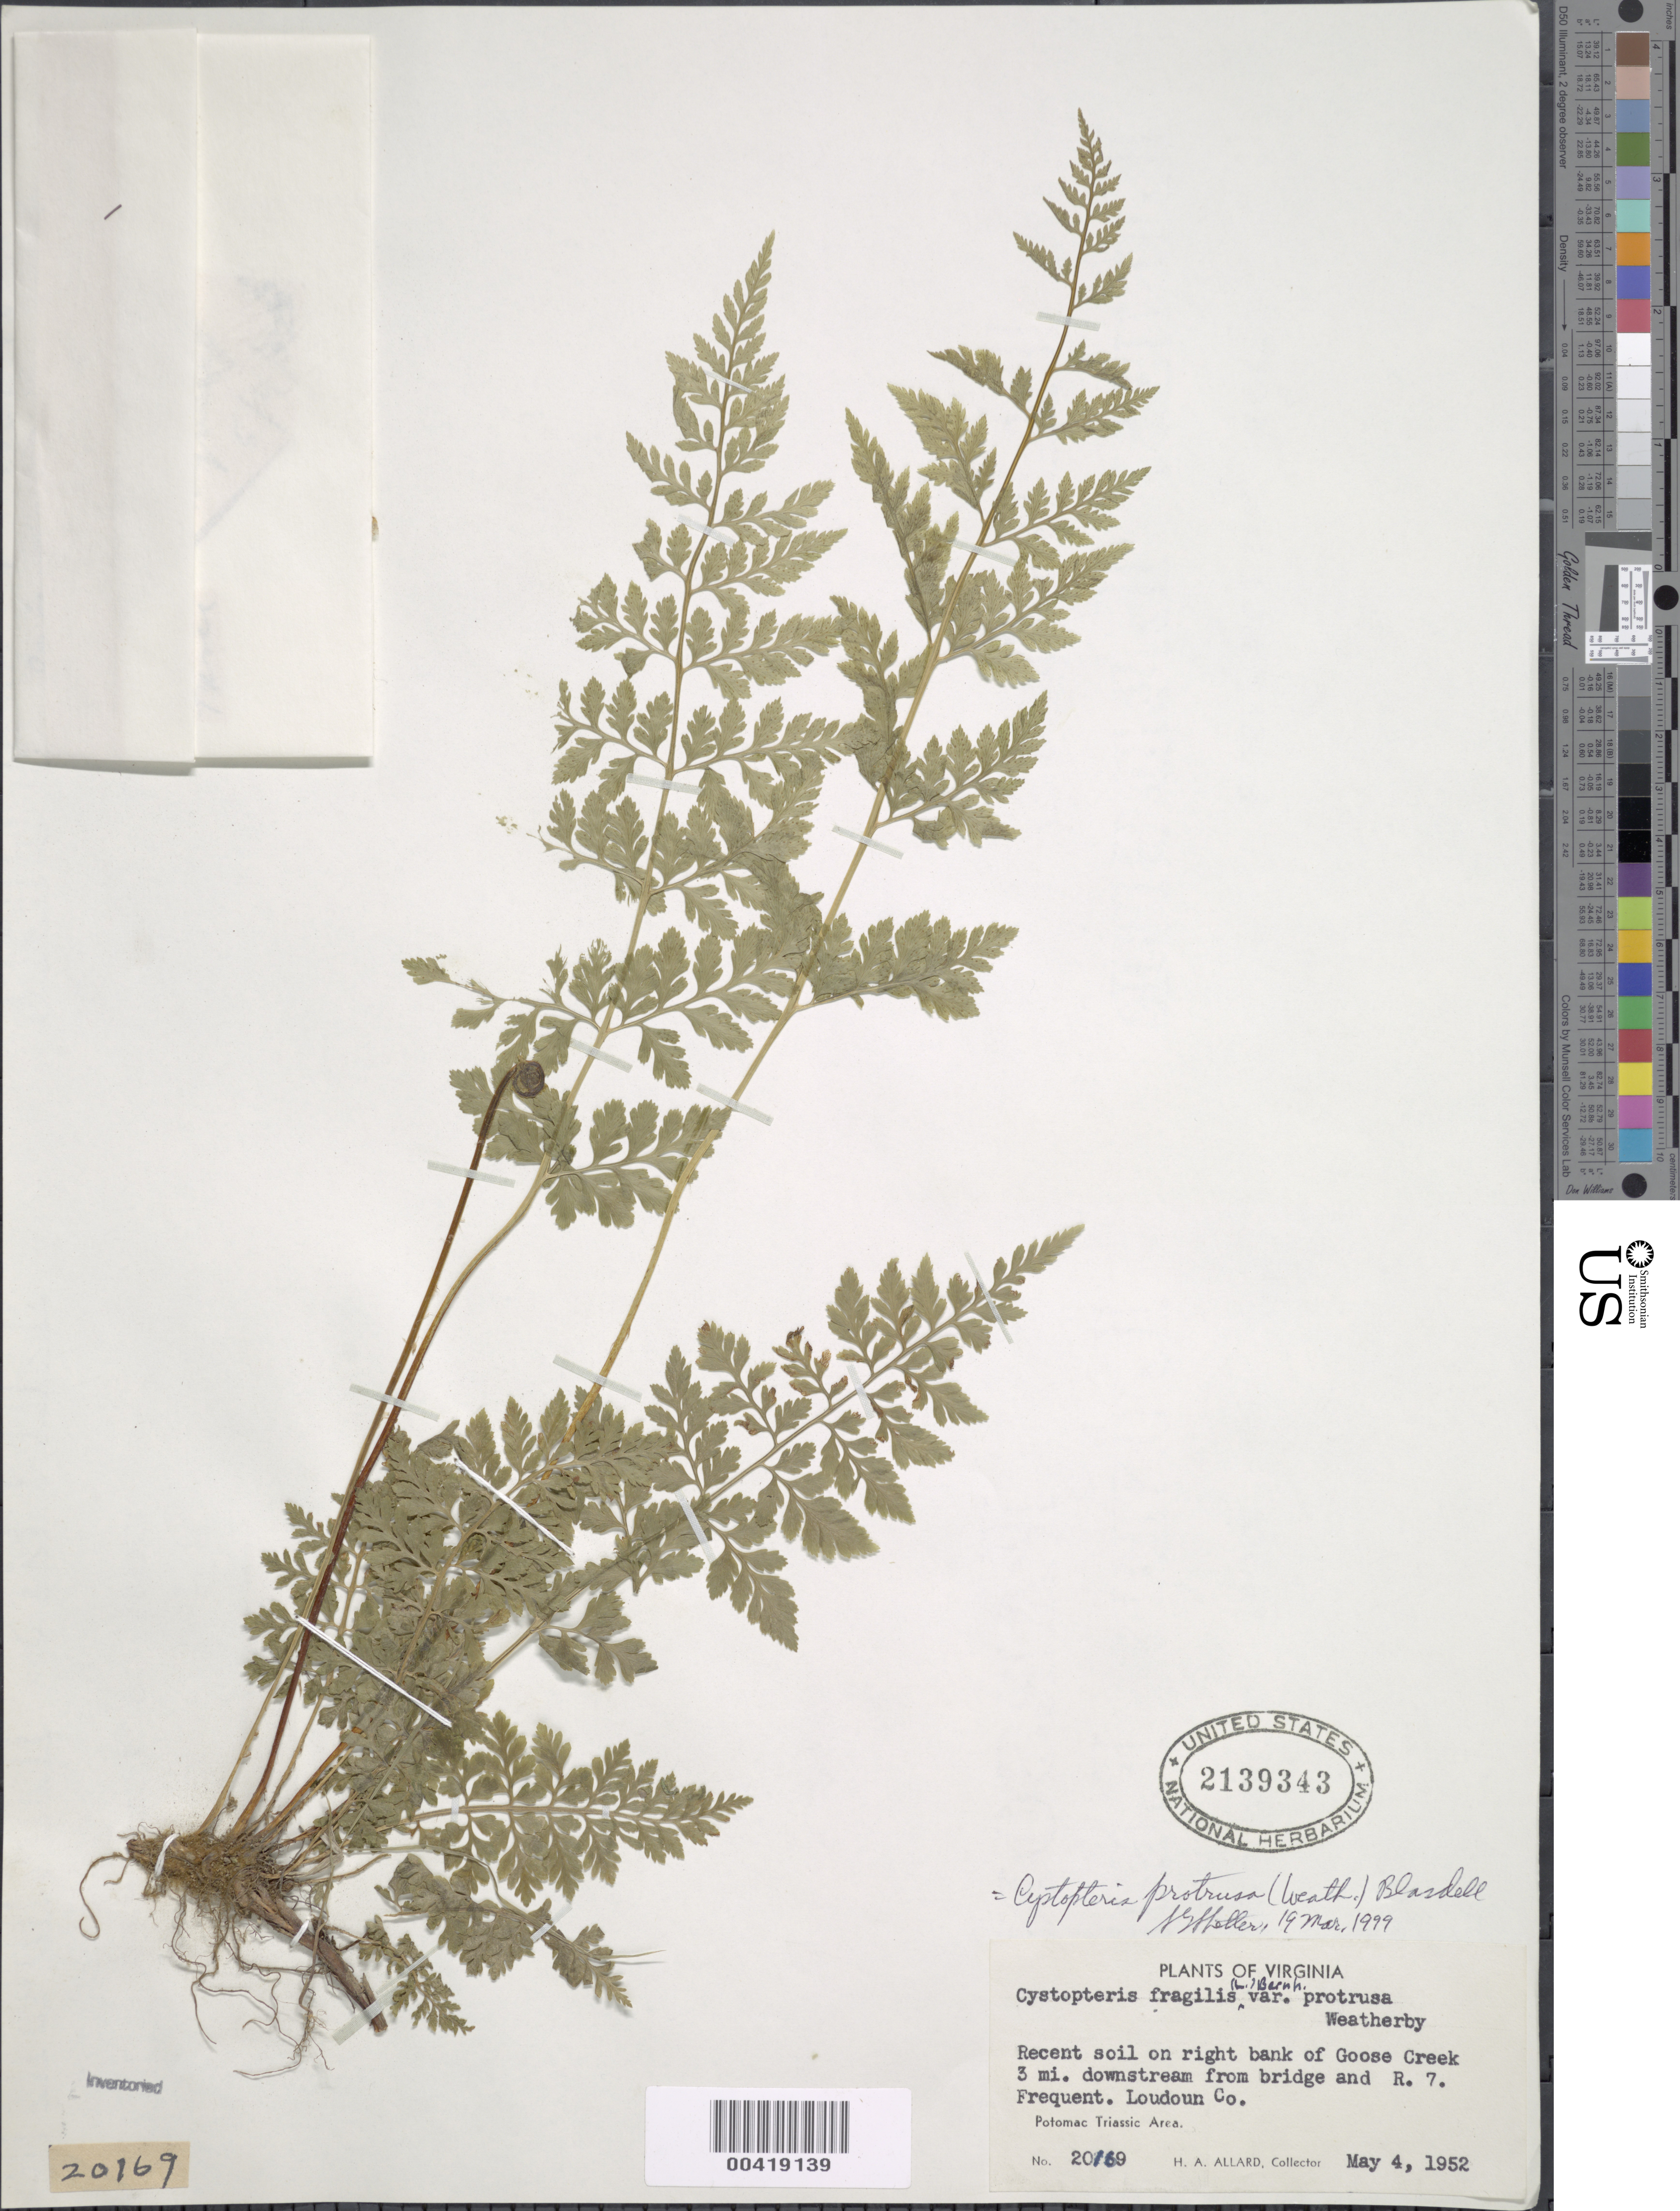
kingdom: Plantae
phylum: Tracheophyta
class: Polypodiopsida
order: Polypodiales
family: Cystopteridaceae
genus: Cystopteris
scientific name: Cystopteris utahensis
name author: Windham & Haufler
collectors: H. A. Allard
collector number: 20169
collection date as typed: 04 May 1952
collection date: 1952-05-04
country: United States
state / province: Virginia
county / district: Loudoun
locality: Downstream from Route 7 on Goose Creek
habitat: Recentsoil on creek bank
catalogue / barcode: US 2139343